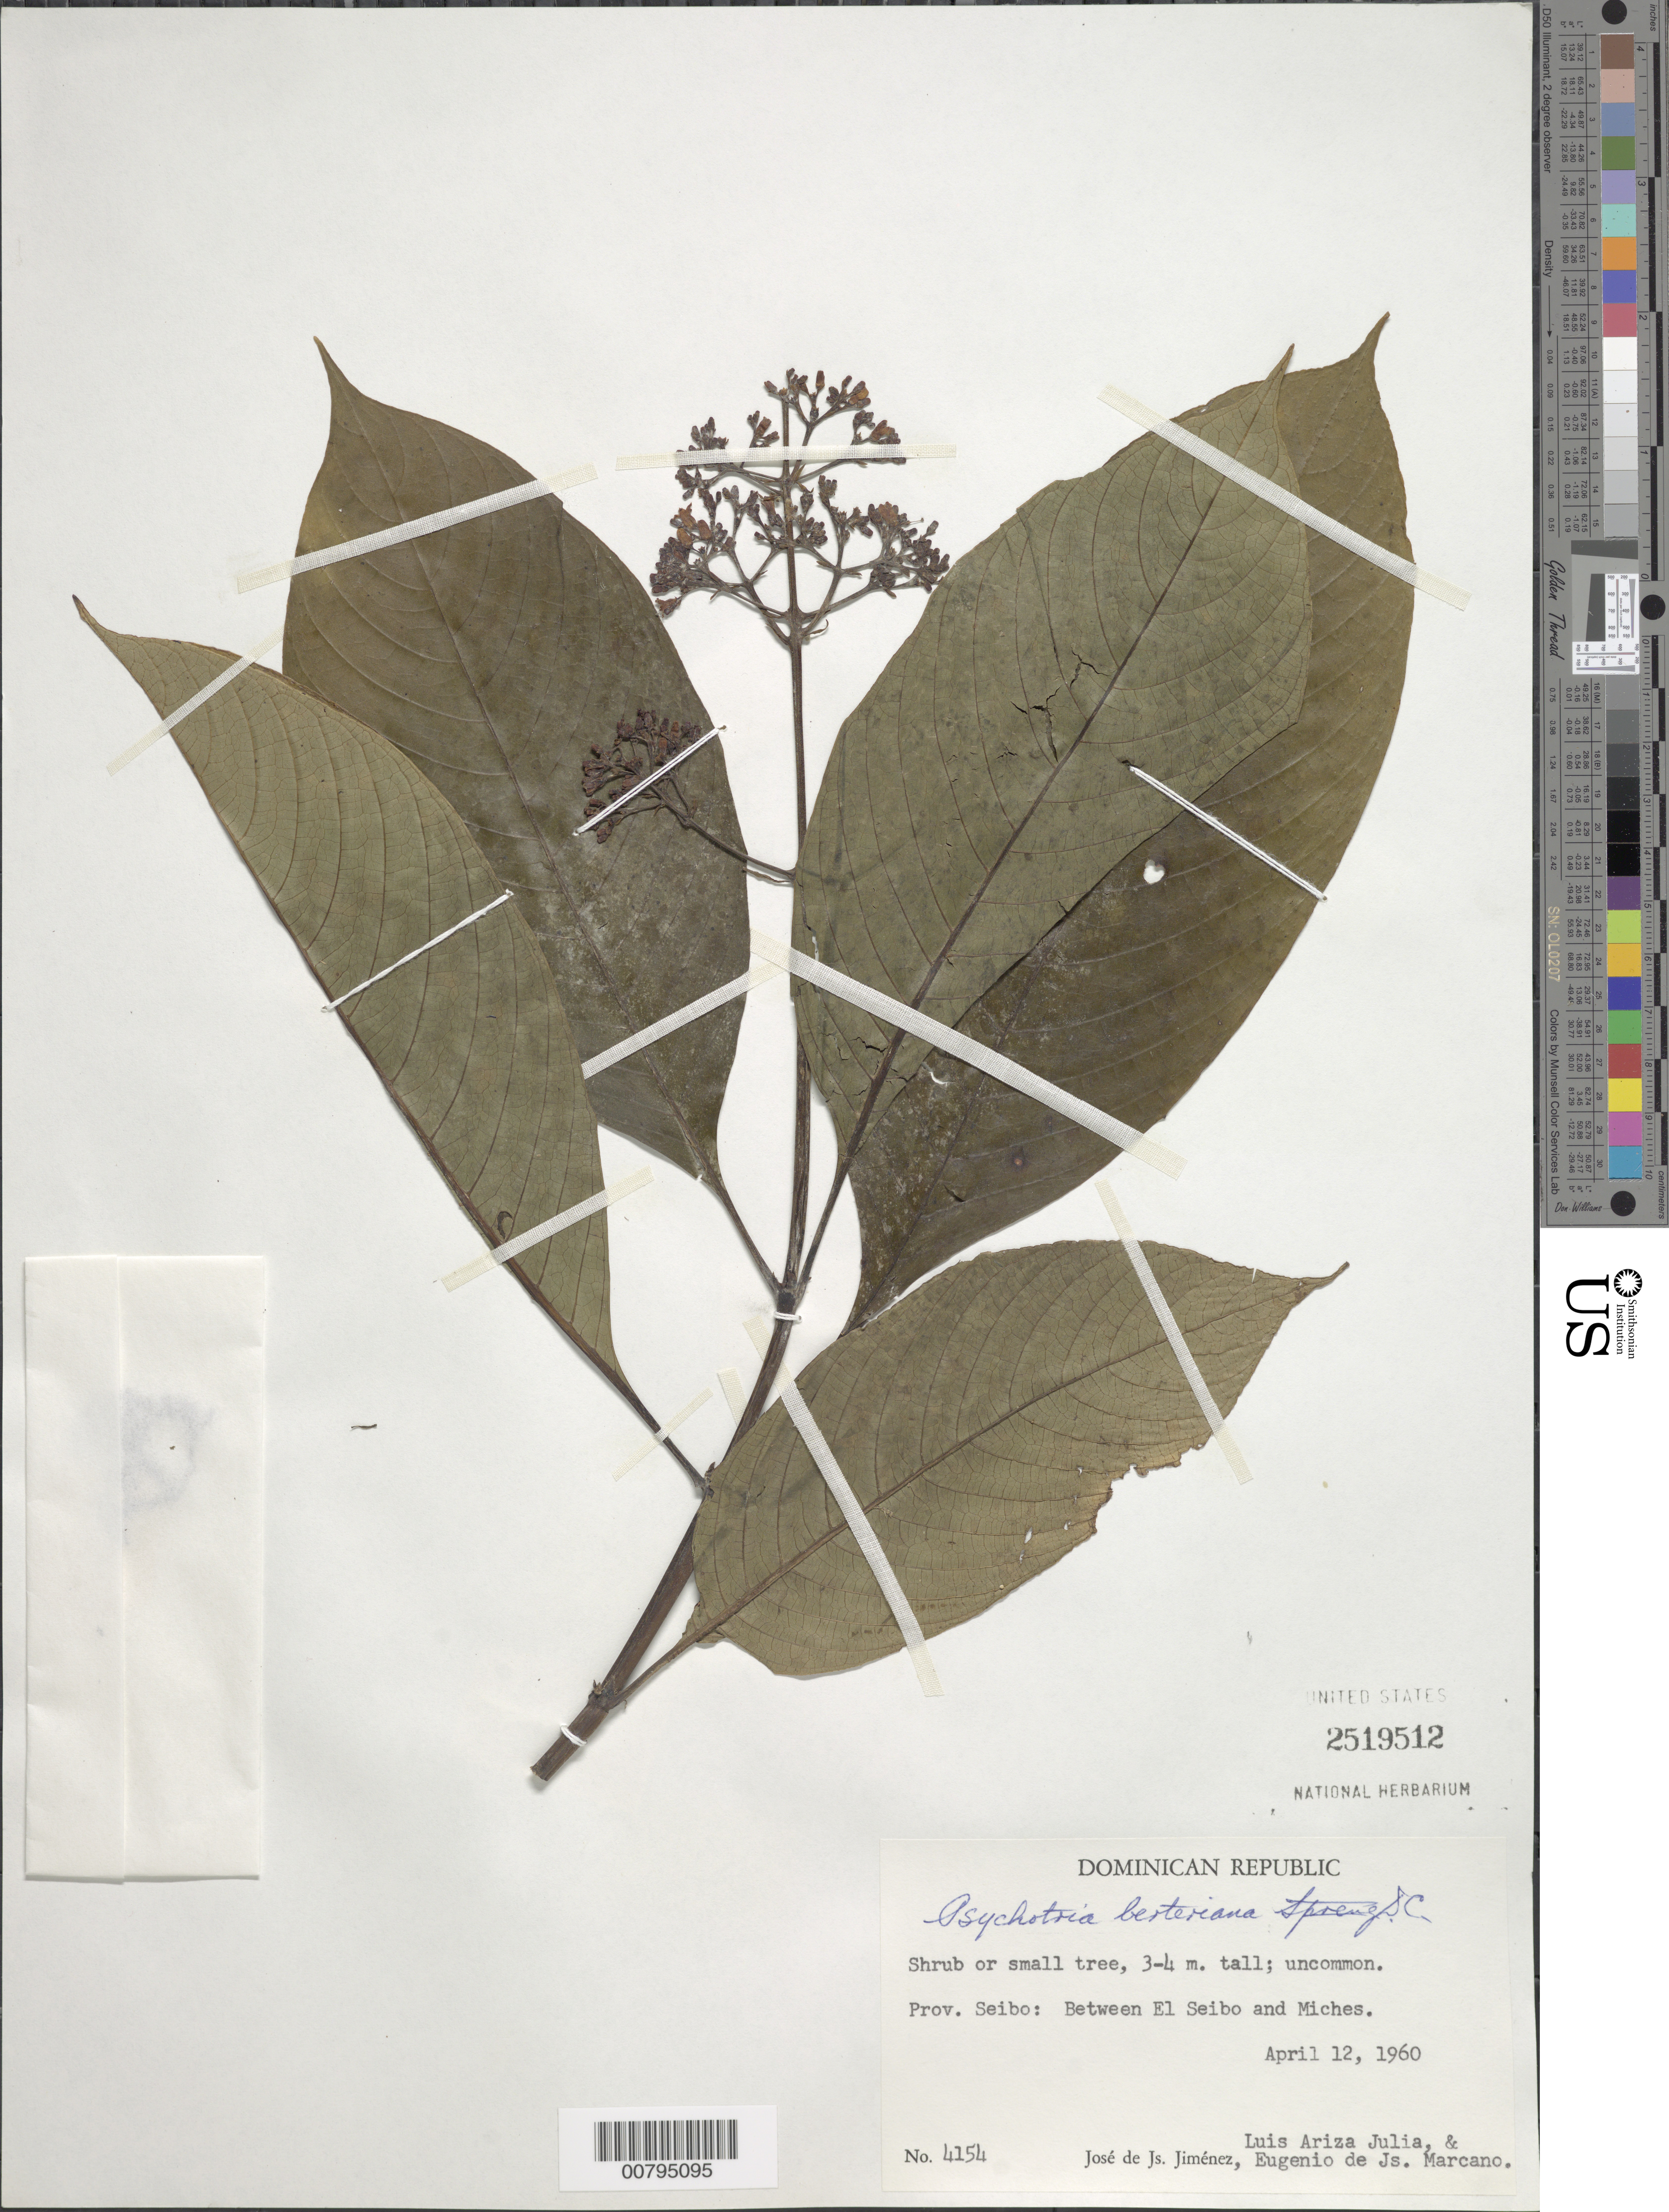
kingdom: Plantae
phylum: Tracheophyta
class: Magnoliopsida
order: Gentianales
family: Rubiaceae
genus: Psychotria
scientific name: Psychotria berteroana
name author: DC.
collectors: J. J. Jiménez Almonte, L. Julia & E. J. Marcano F.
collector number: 4154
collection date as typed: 12 Apr 1960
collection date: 1960-04-12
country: Dominican Republic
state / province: El Seibo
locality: Between El Seibo and Miches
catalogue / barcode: US 2519512